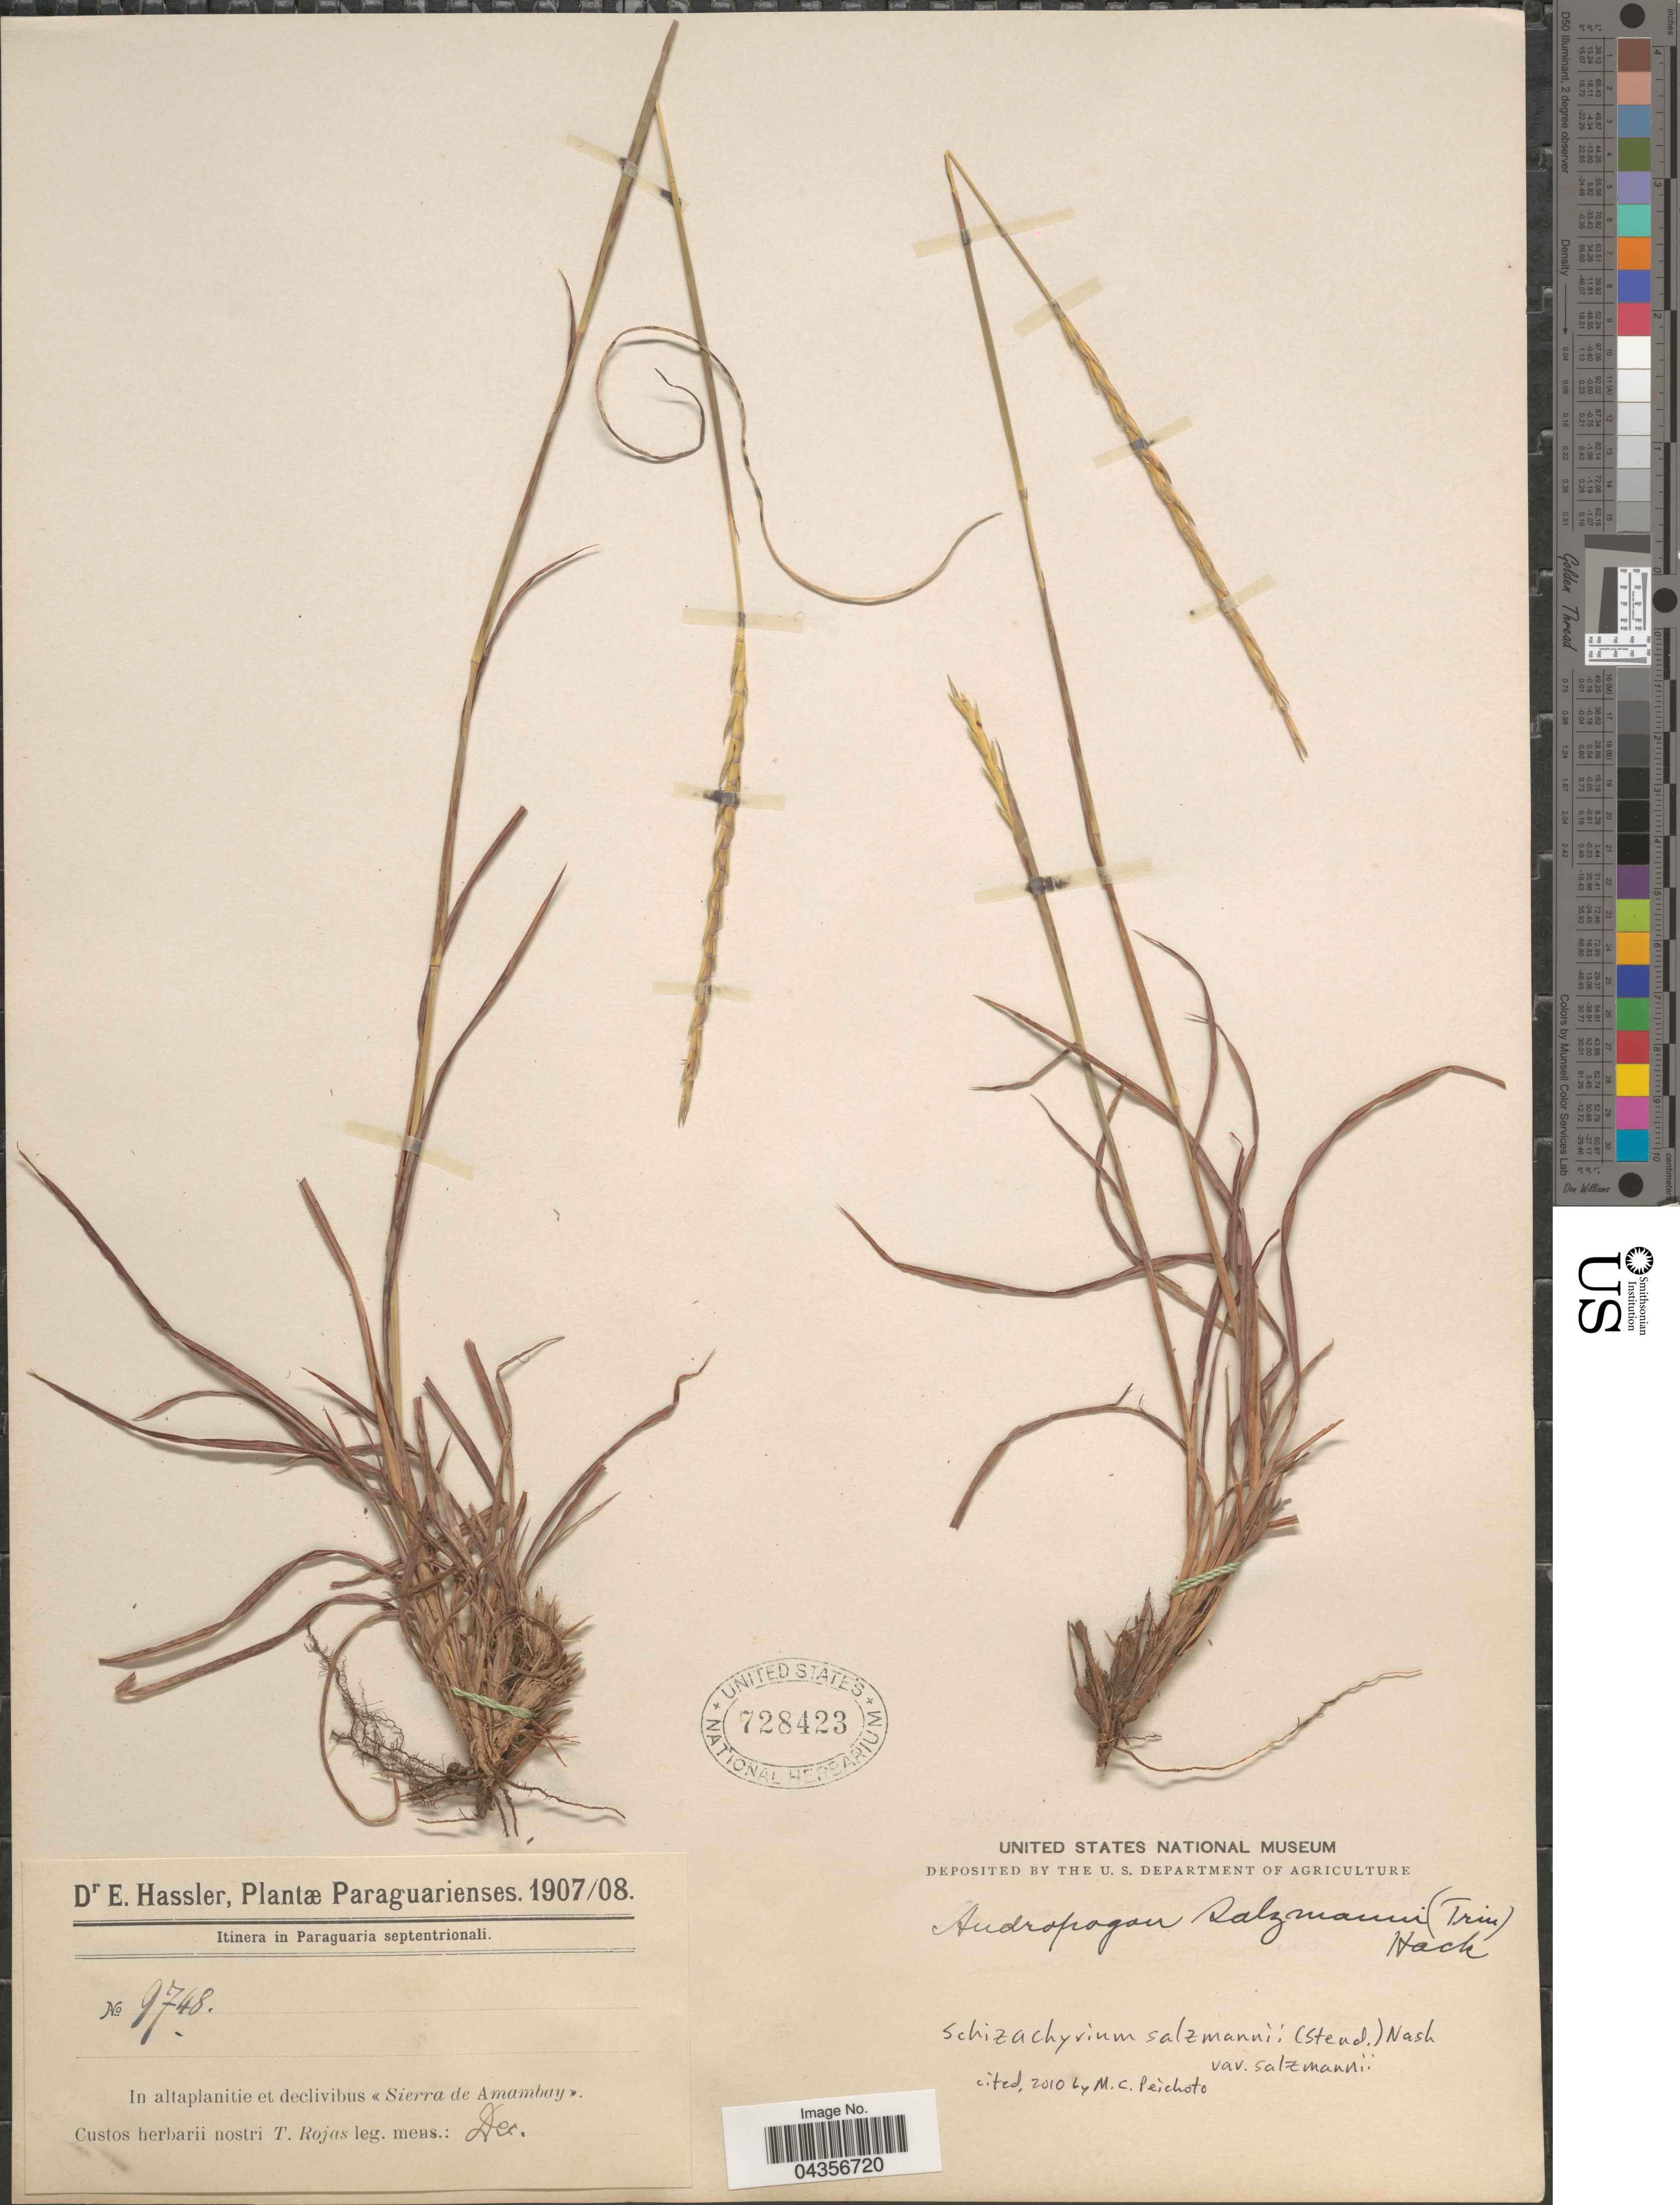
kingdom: Plantae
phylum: Tracheophyta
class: Liliopsida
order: Poales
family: Poaceae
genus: Schizachyrium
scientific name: Schizachyrium salzmanii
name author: (Trin. ex Steud.) Nash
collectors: E. Hassler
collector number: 9748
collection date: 1907-12/1908-12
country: Paraguay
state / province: Amambay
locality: Itinera in Paraguaria septentrionali. In altaplanitie et declivibus «Sierra de Amambay».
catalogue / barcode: US 728423